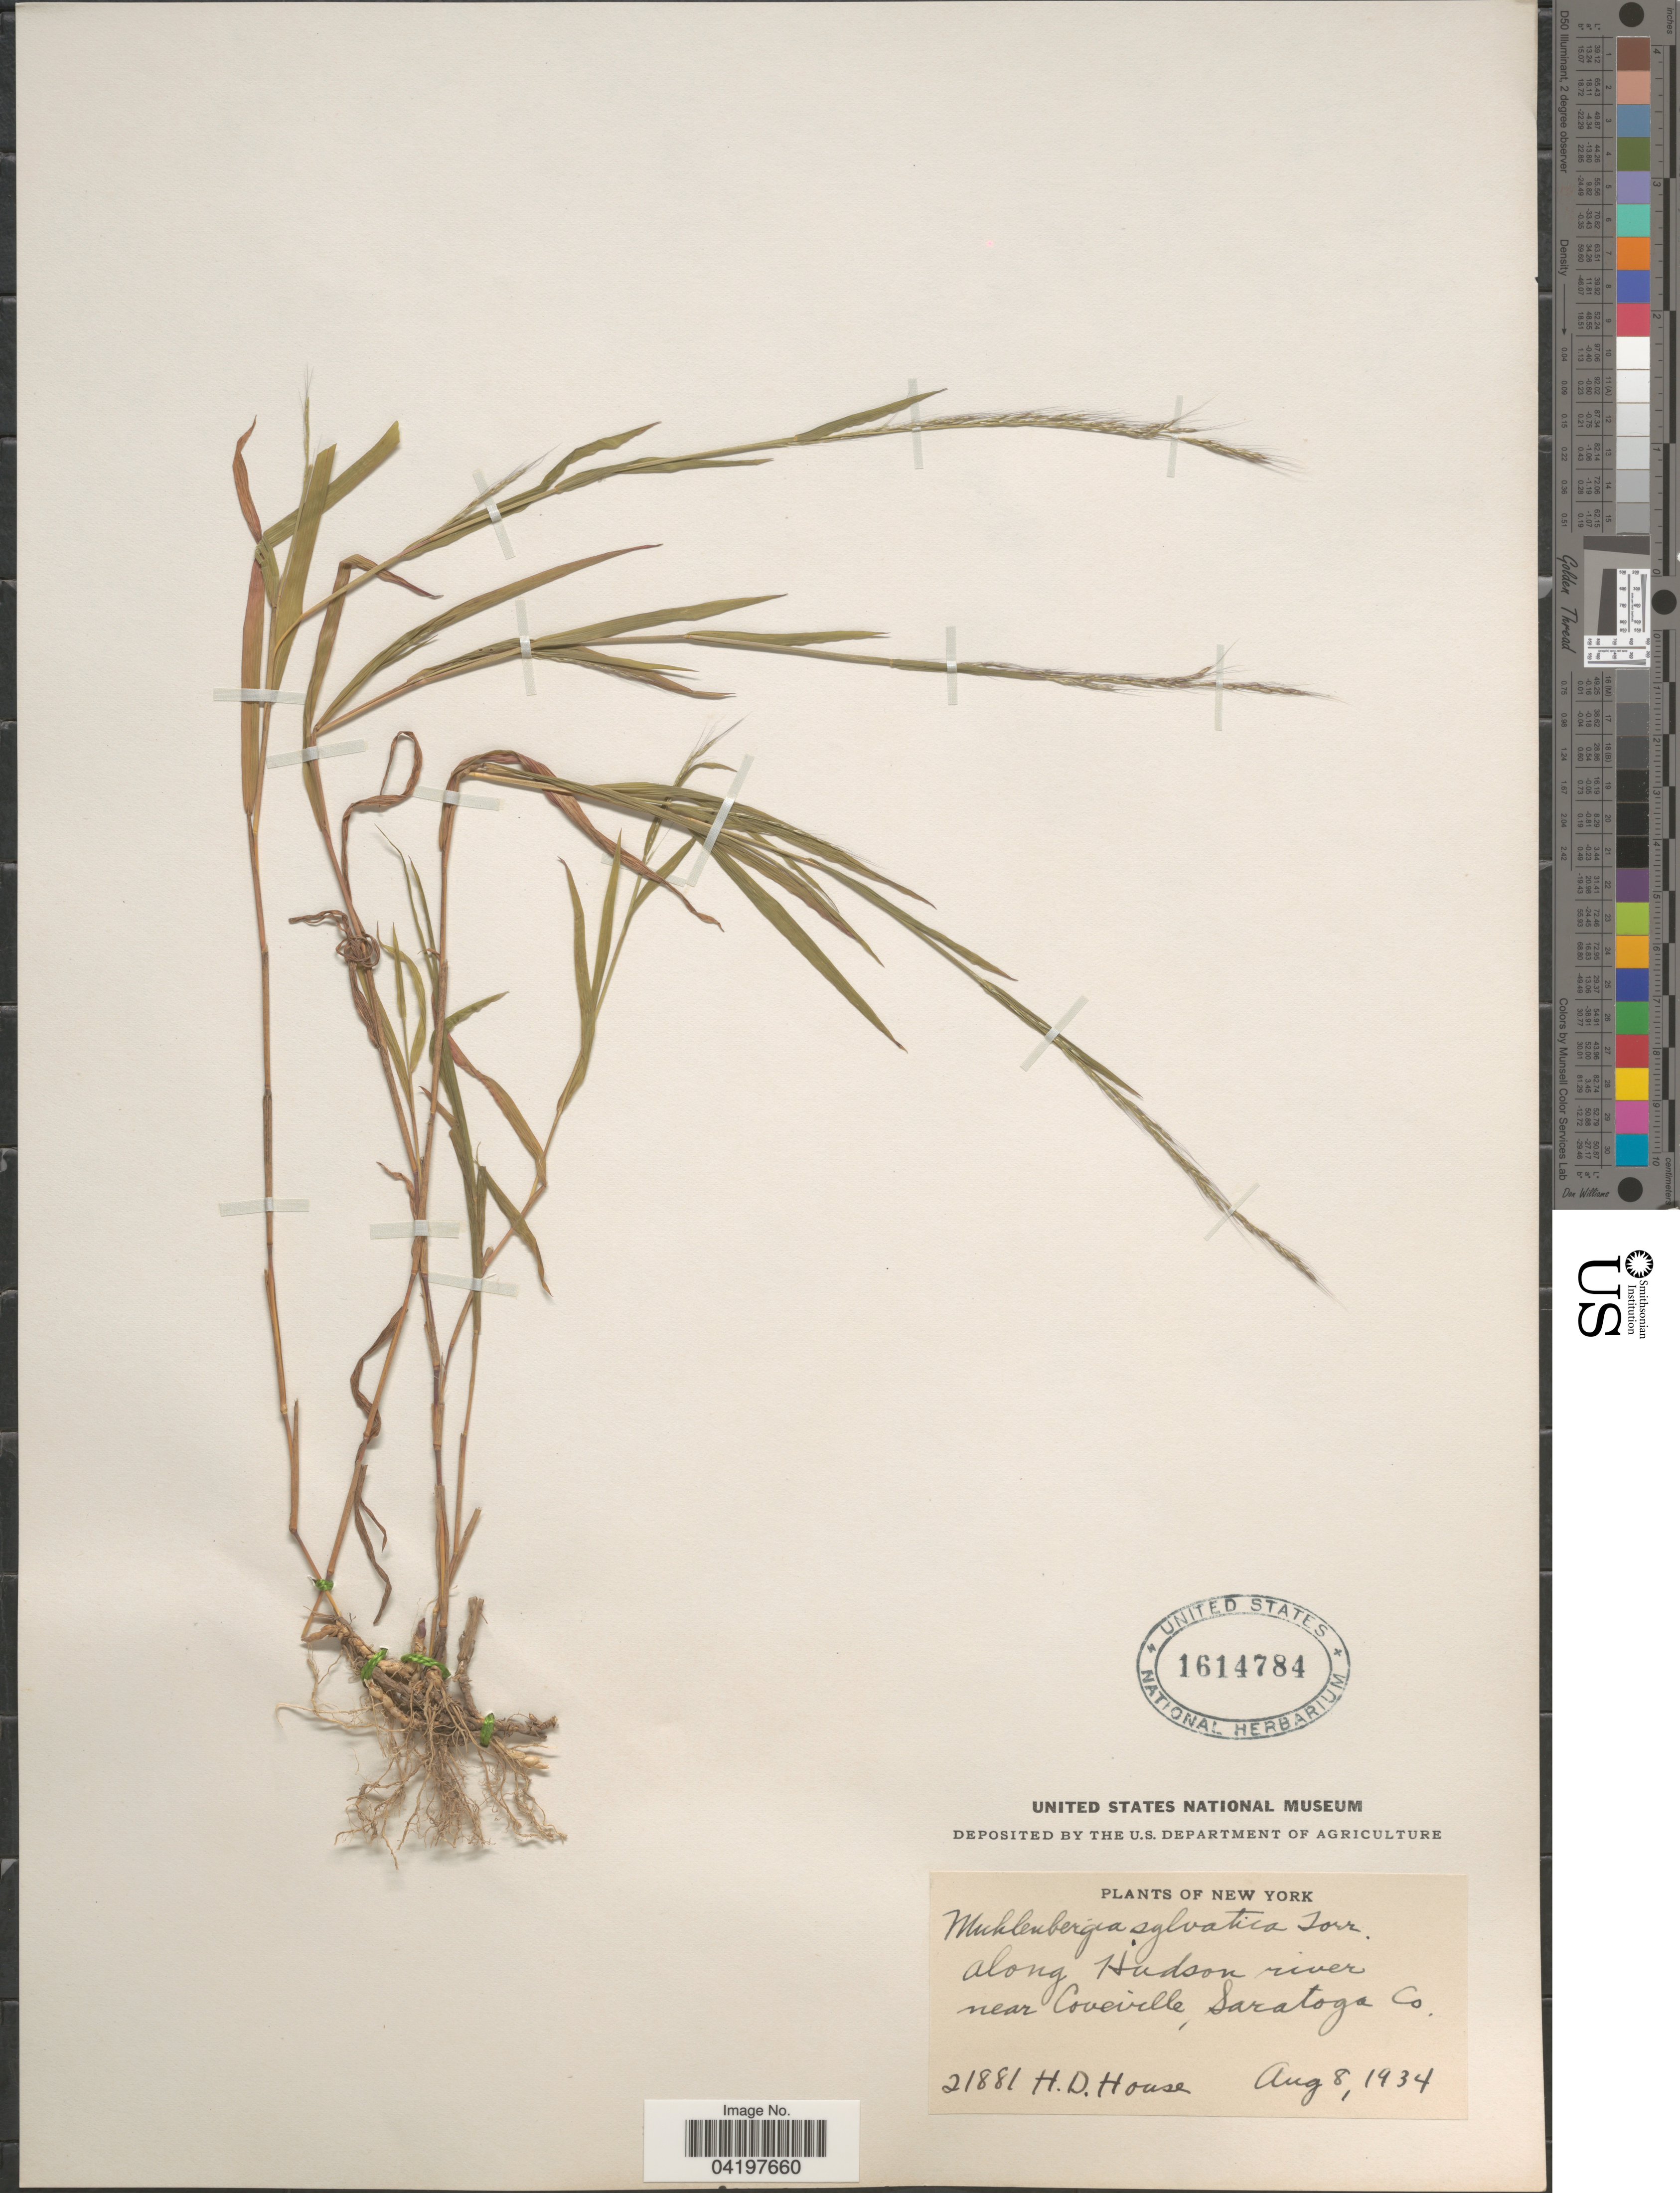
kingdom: Plantae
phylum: Tracheophyta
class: Liliopsida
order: Poales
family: Poaceae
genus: Muhlenbergia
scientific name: Muhlenbergia sylvatica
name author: (Torr.) Torr. ex A. Gray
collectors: H. D. House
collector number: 21881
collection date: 1934-08-08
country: United States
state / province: New York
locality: Along Hudson river near Coveville, Saratoga Co.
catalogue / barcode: US 1614784